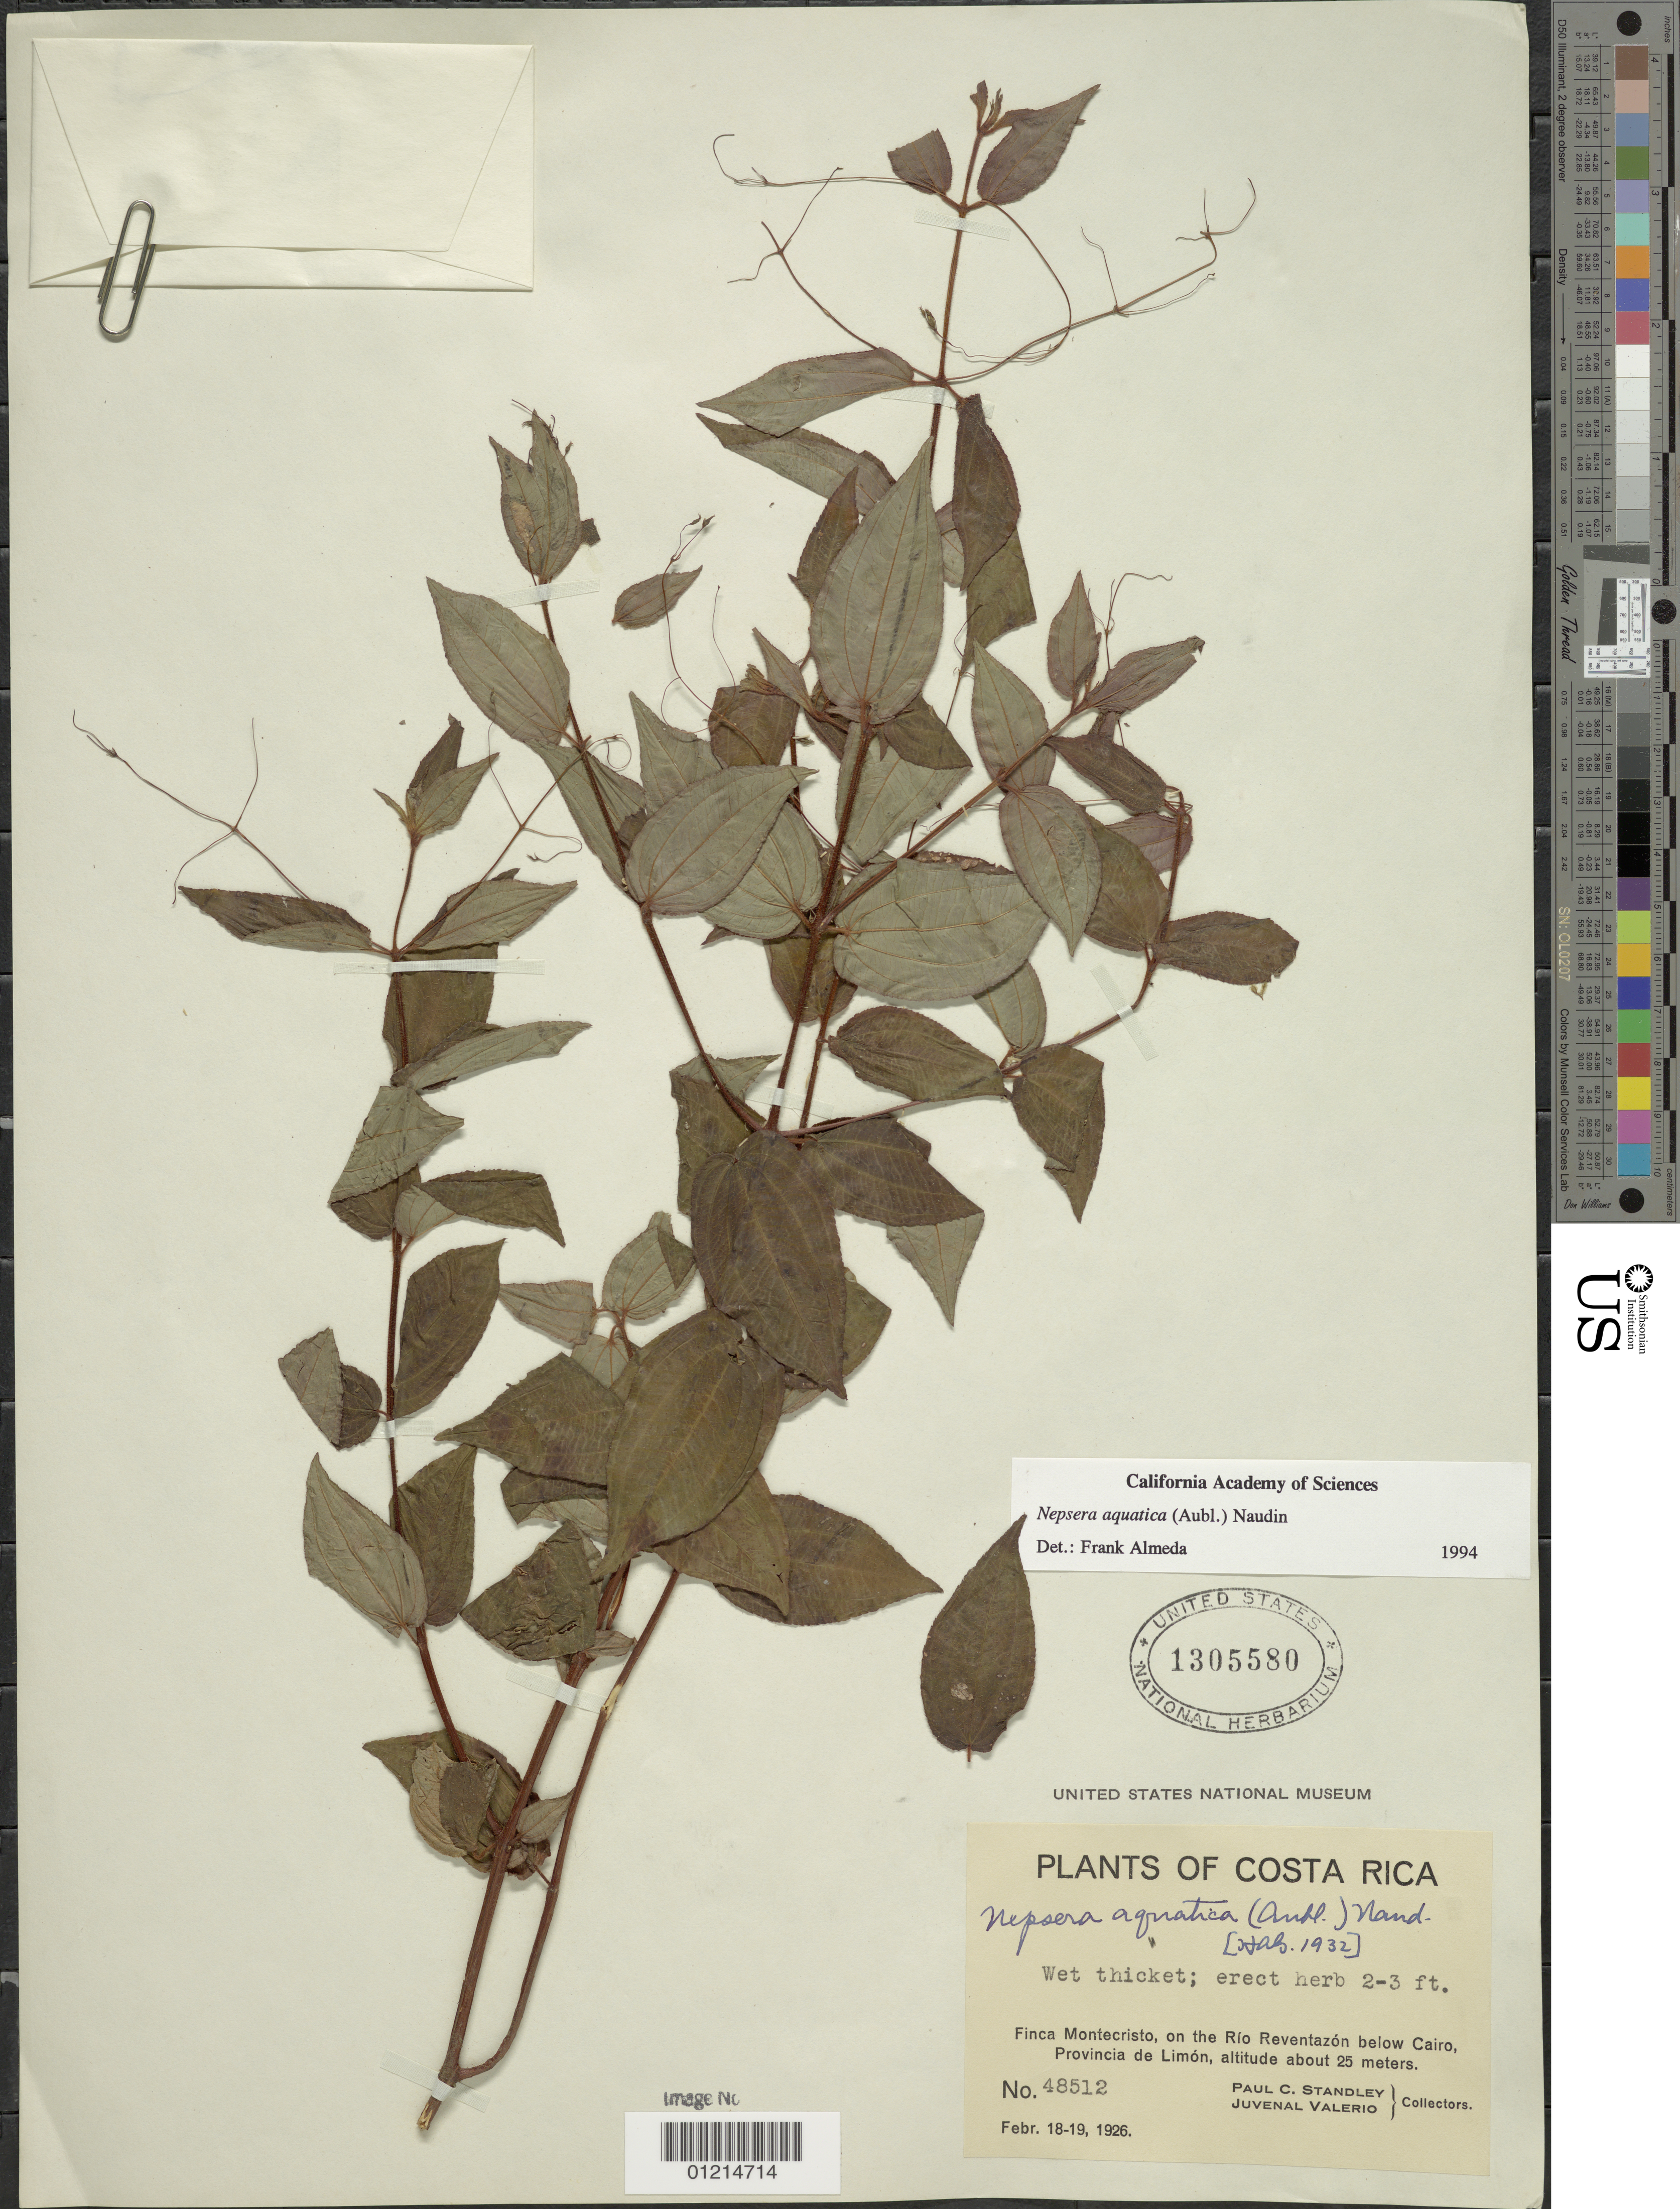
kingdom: Plantae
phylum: Tracheophyta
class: Magnoliopsida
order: Myrtales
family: Melastomataceae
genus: Nepsera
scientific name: Nepsera aquatica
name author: (Aubl.) Naudin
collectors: P. C. Standley & J. Valerio R.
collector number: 48512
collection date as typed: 18 Feb 1926 and 19 Feb 1926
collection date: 1926-02-18,1926-02-19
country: Costa Rica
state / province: Limón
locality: Finca Montecristo, on the Rio Reventazon below Cairo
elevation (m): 25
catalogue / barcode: US 1305580